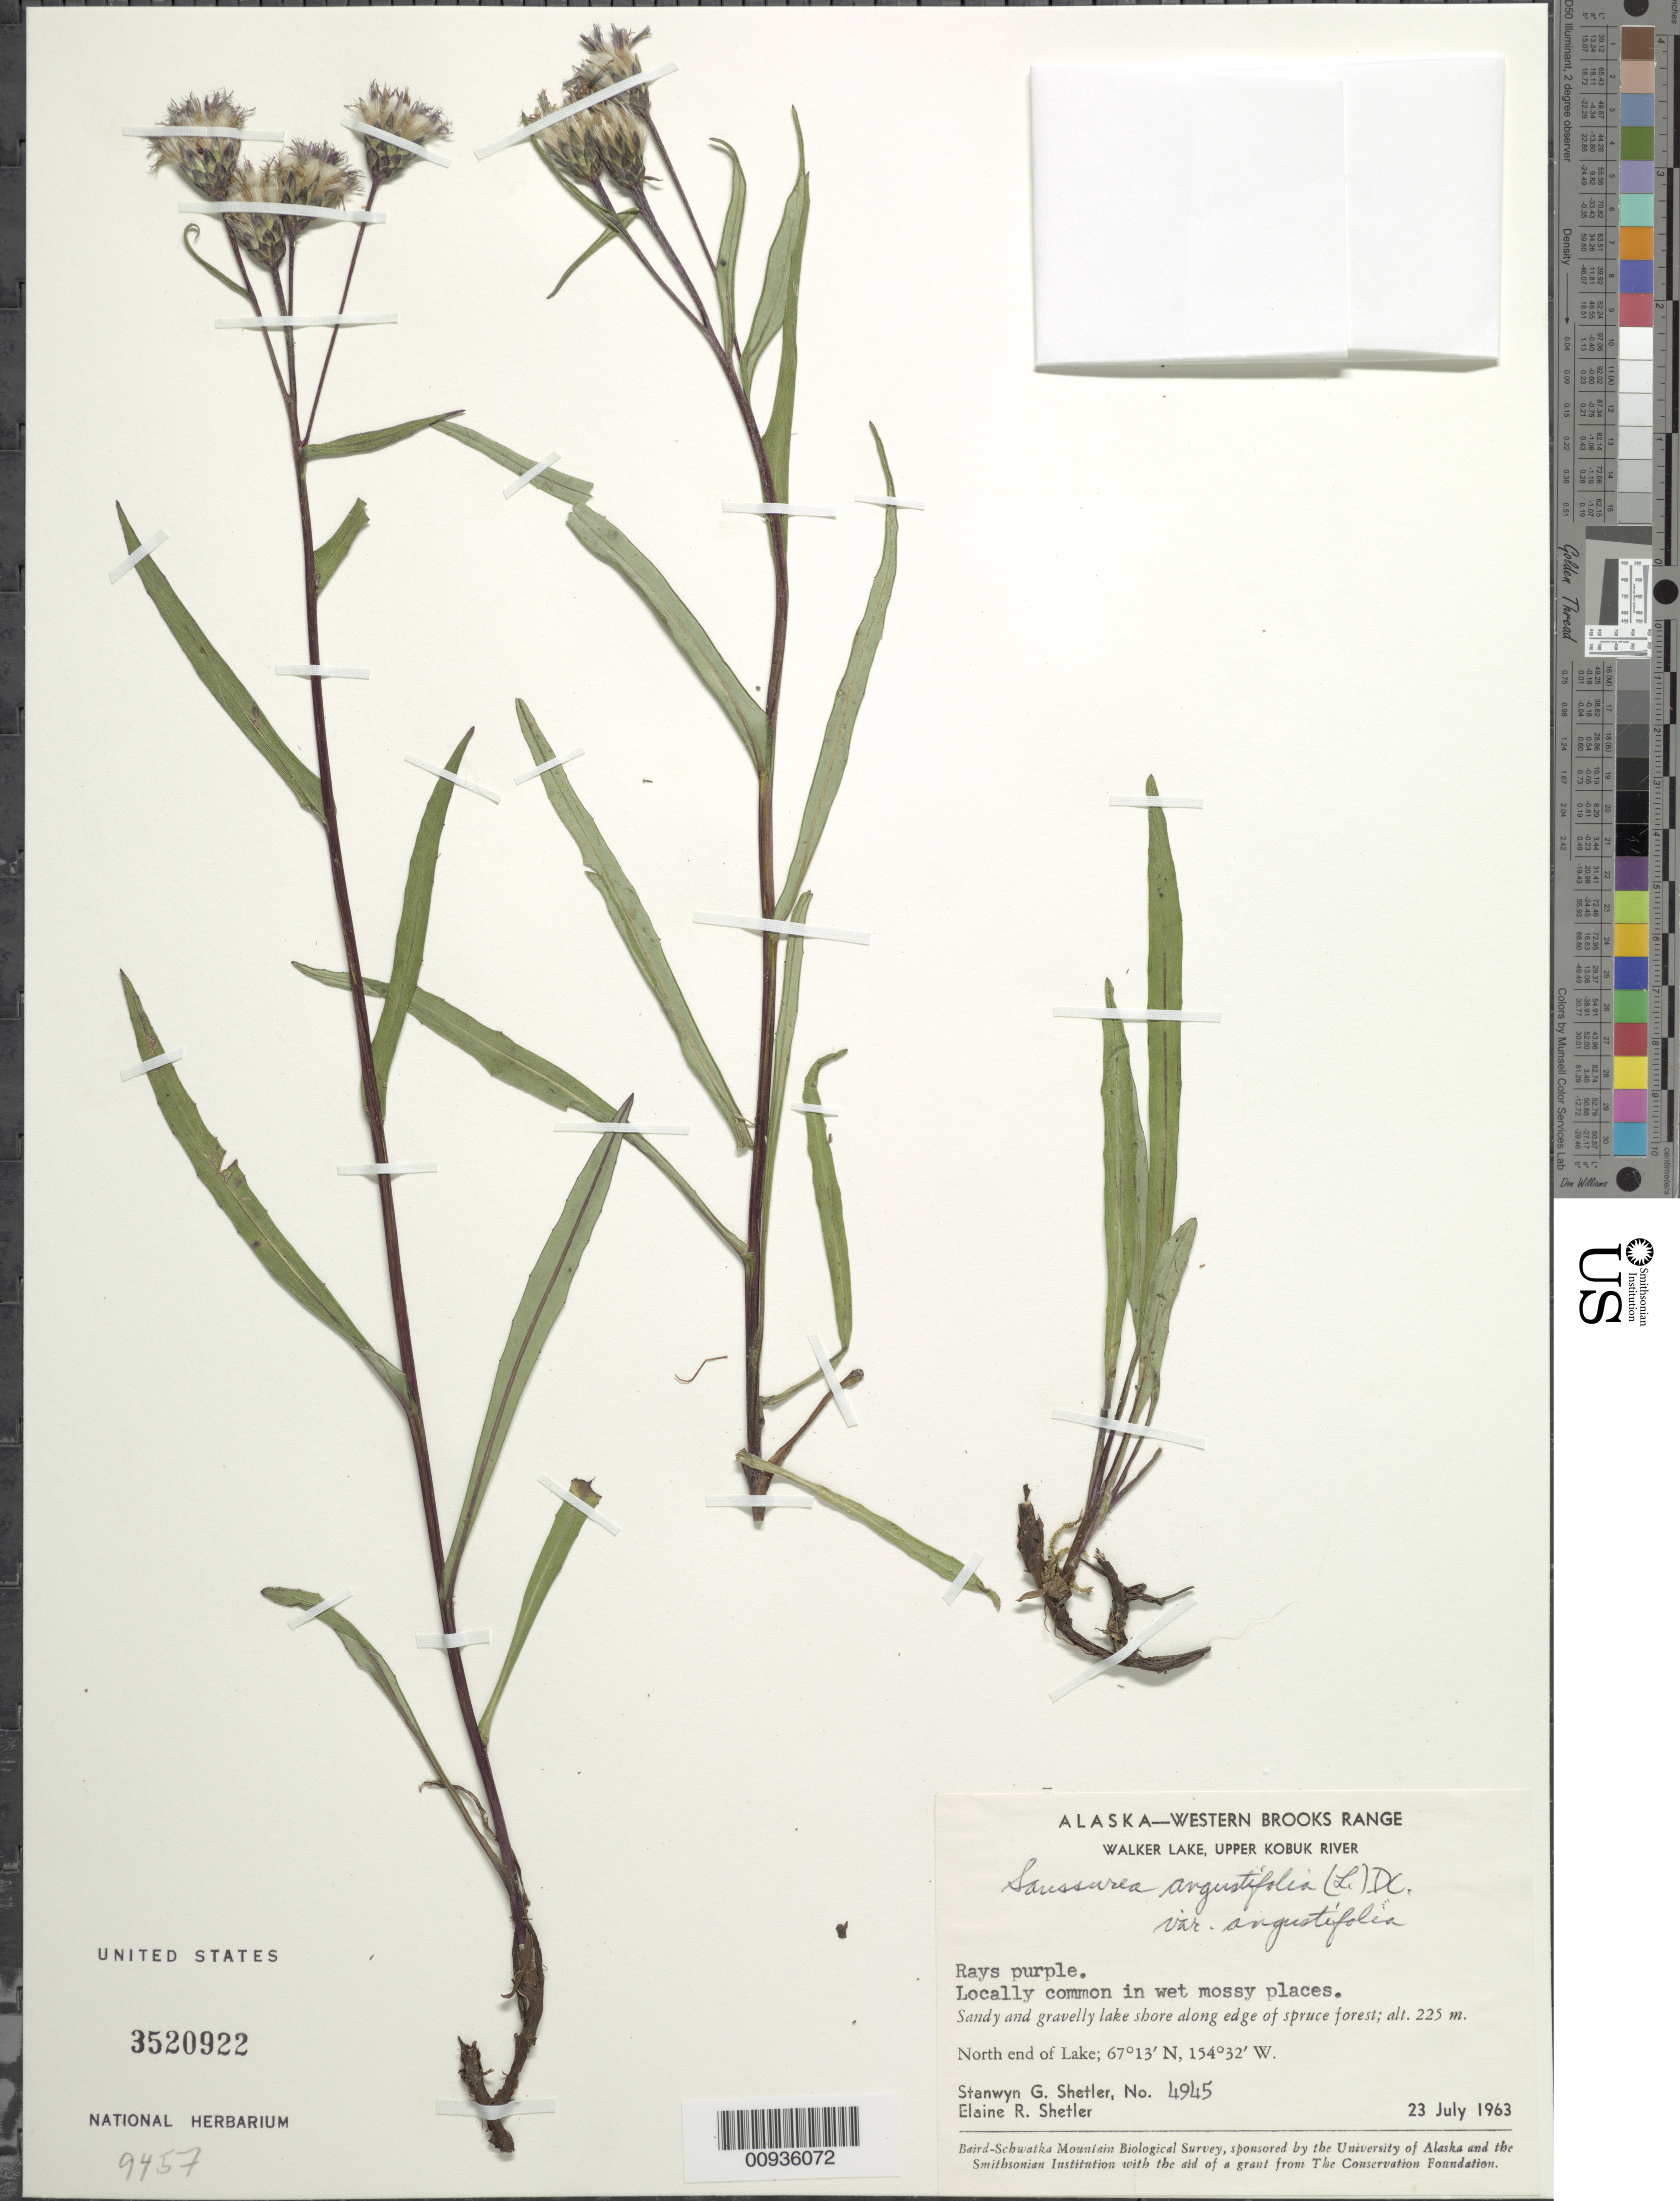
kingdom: Plantae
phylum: Tracheophyta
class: Magnoliopsida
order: Asterales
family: Asteraceae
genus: Saussurea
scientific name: Saussurea angustifolia var. angustifolia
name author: (L.) DC.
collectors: S. Shetler & E. R. Shetler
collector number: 4945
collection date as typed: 23 Jul 1963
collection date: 1963-07-23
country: United States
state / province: Alaska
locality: North end of Walker Lake. Western Brooks Range, Upper Kobuk River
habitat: Sandy and gravelly lake shore along edge of spruce forest. Wet mossy places.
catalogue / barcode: US 3520922